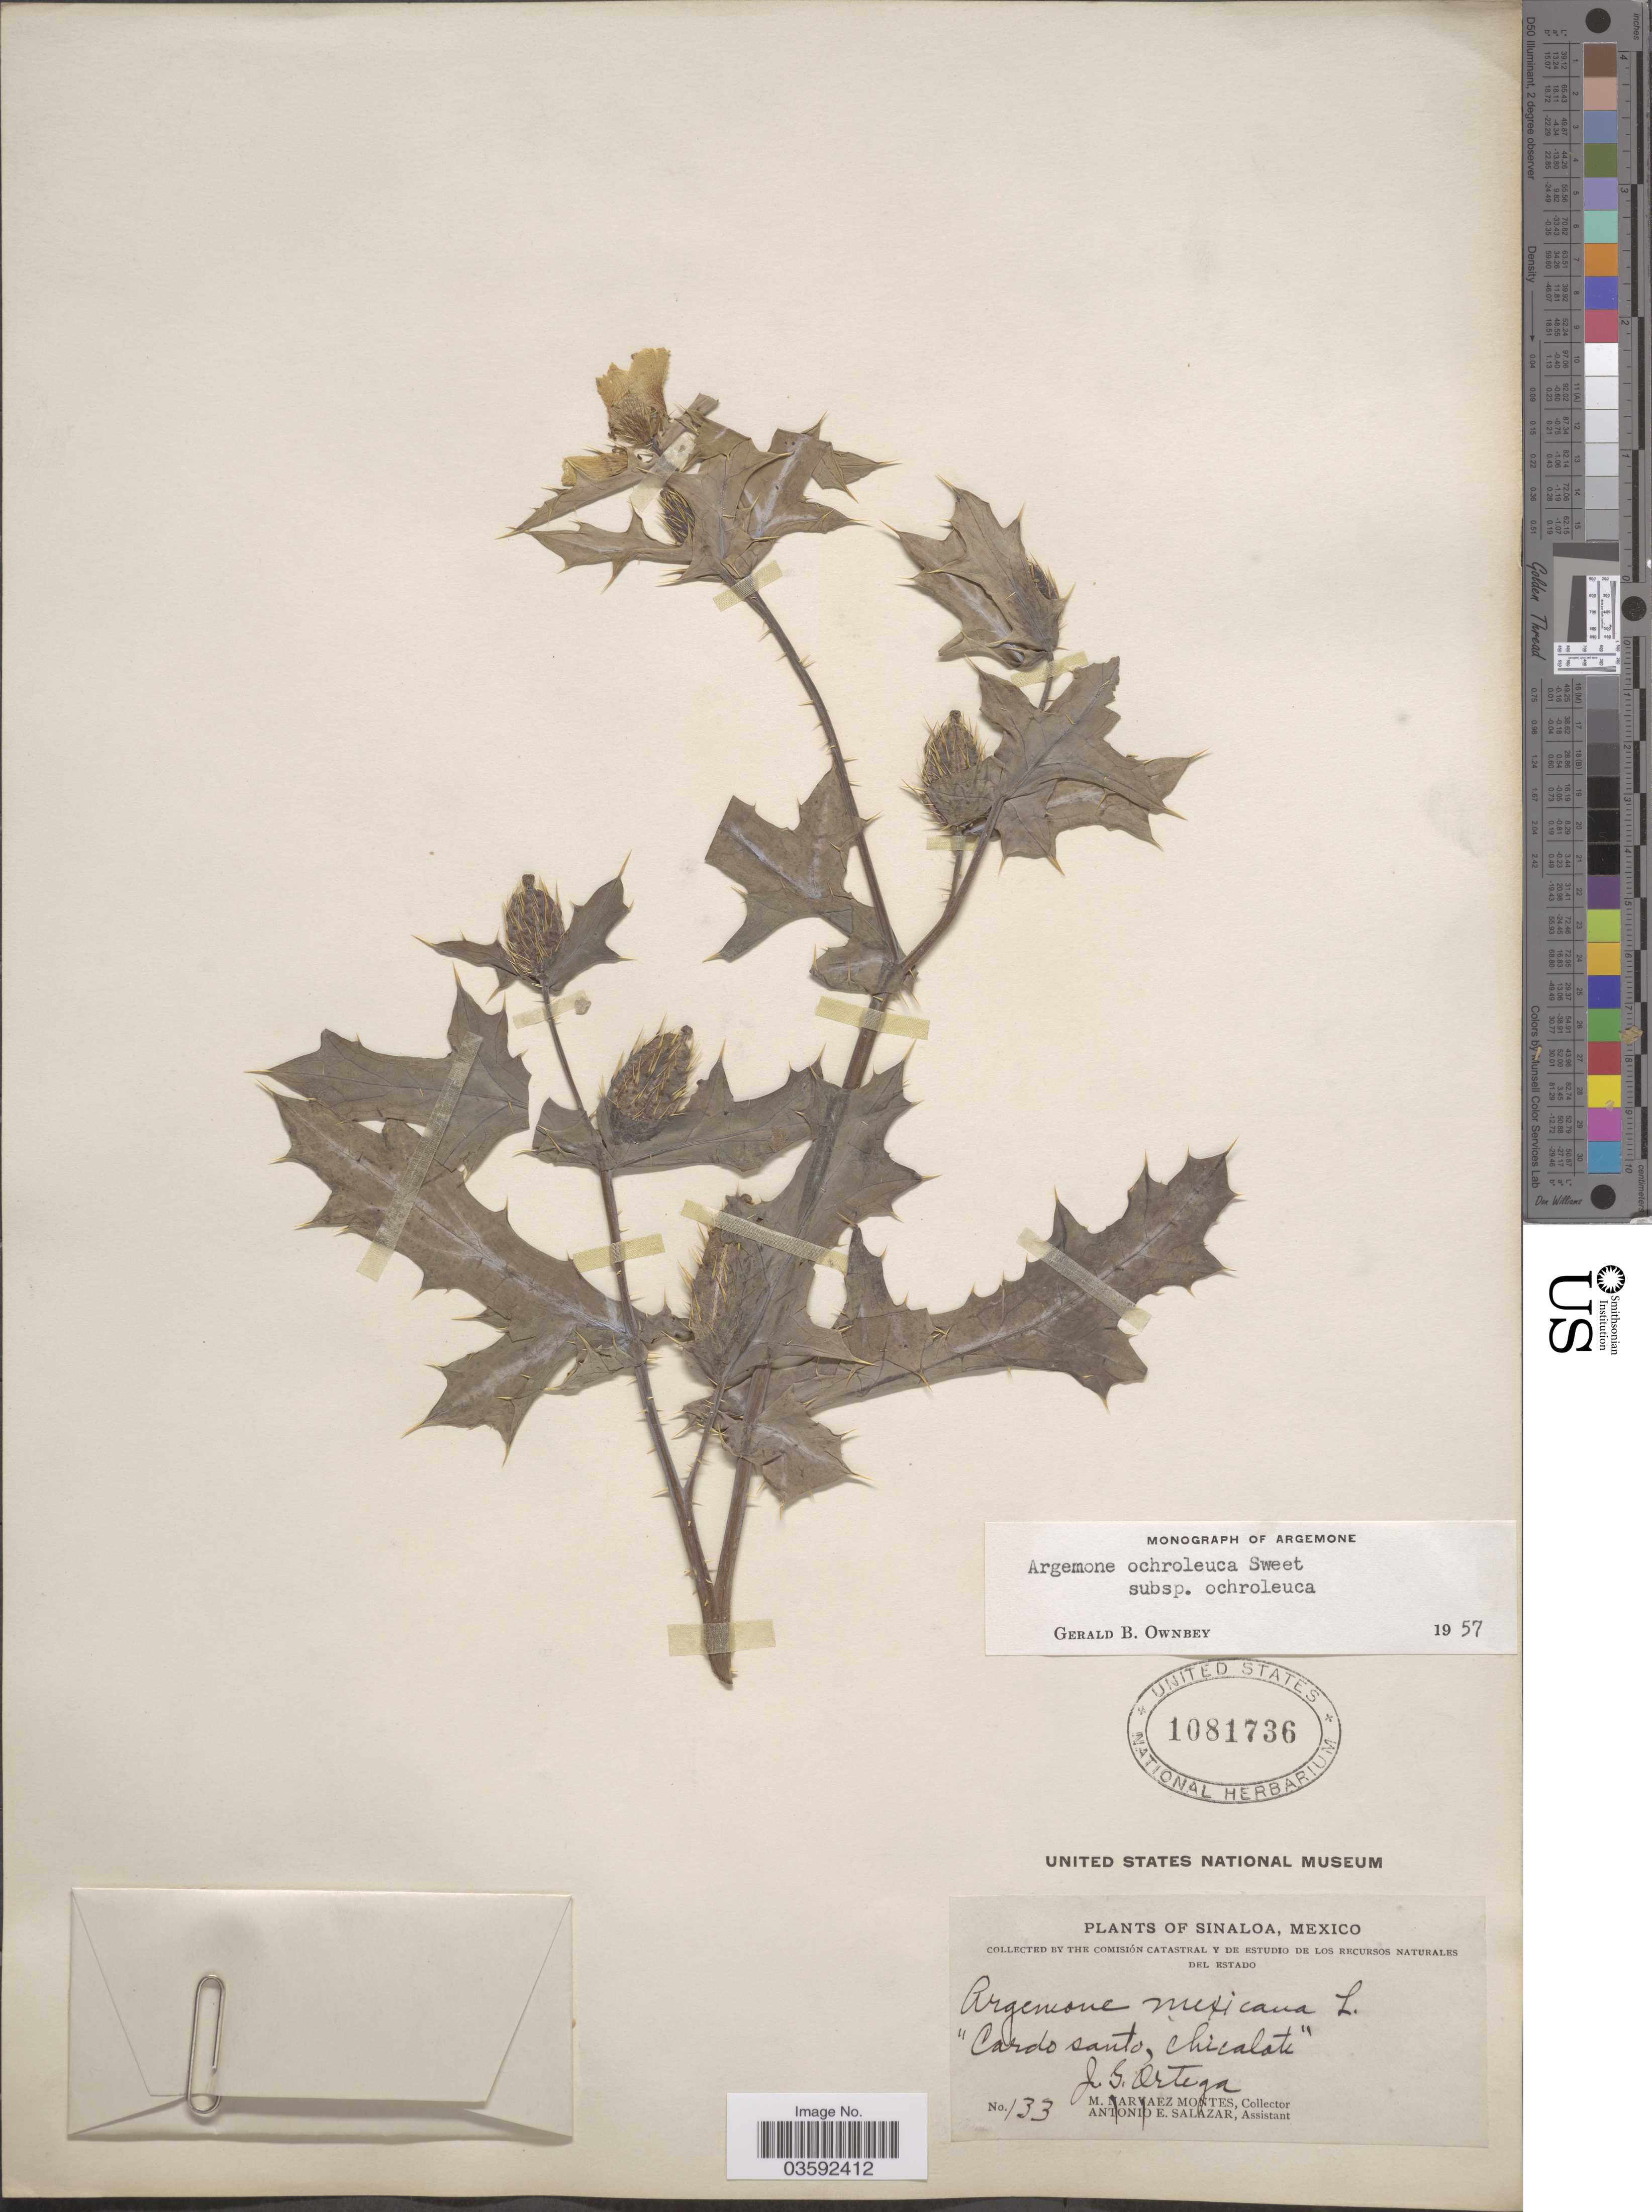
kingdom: Plantae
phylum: Tracheophyta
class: Magnoliopsida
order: Ranunculales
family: Papaveraceae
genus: Argemone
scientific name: Argemone ochroleuca subsp. ochroleuca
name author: Sweet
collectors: J. Ortega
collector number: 133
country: Mexico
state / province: Sinaloa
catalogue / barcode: US 1081736